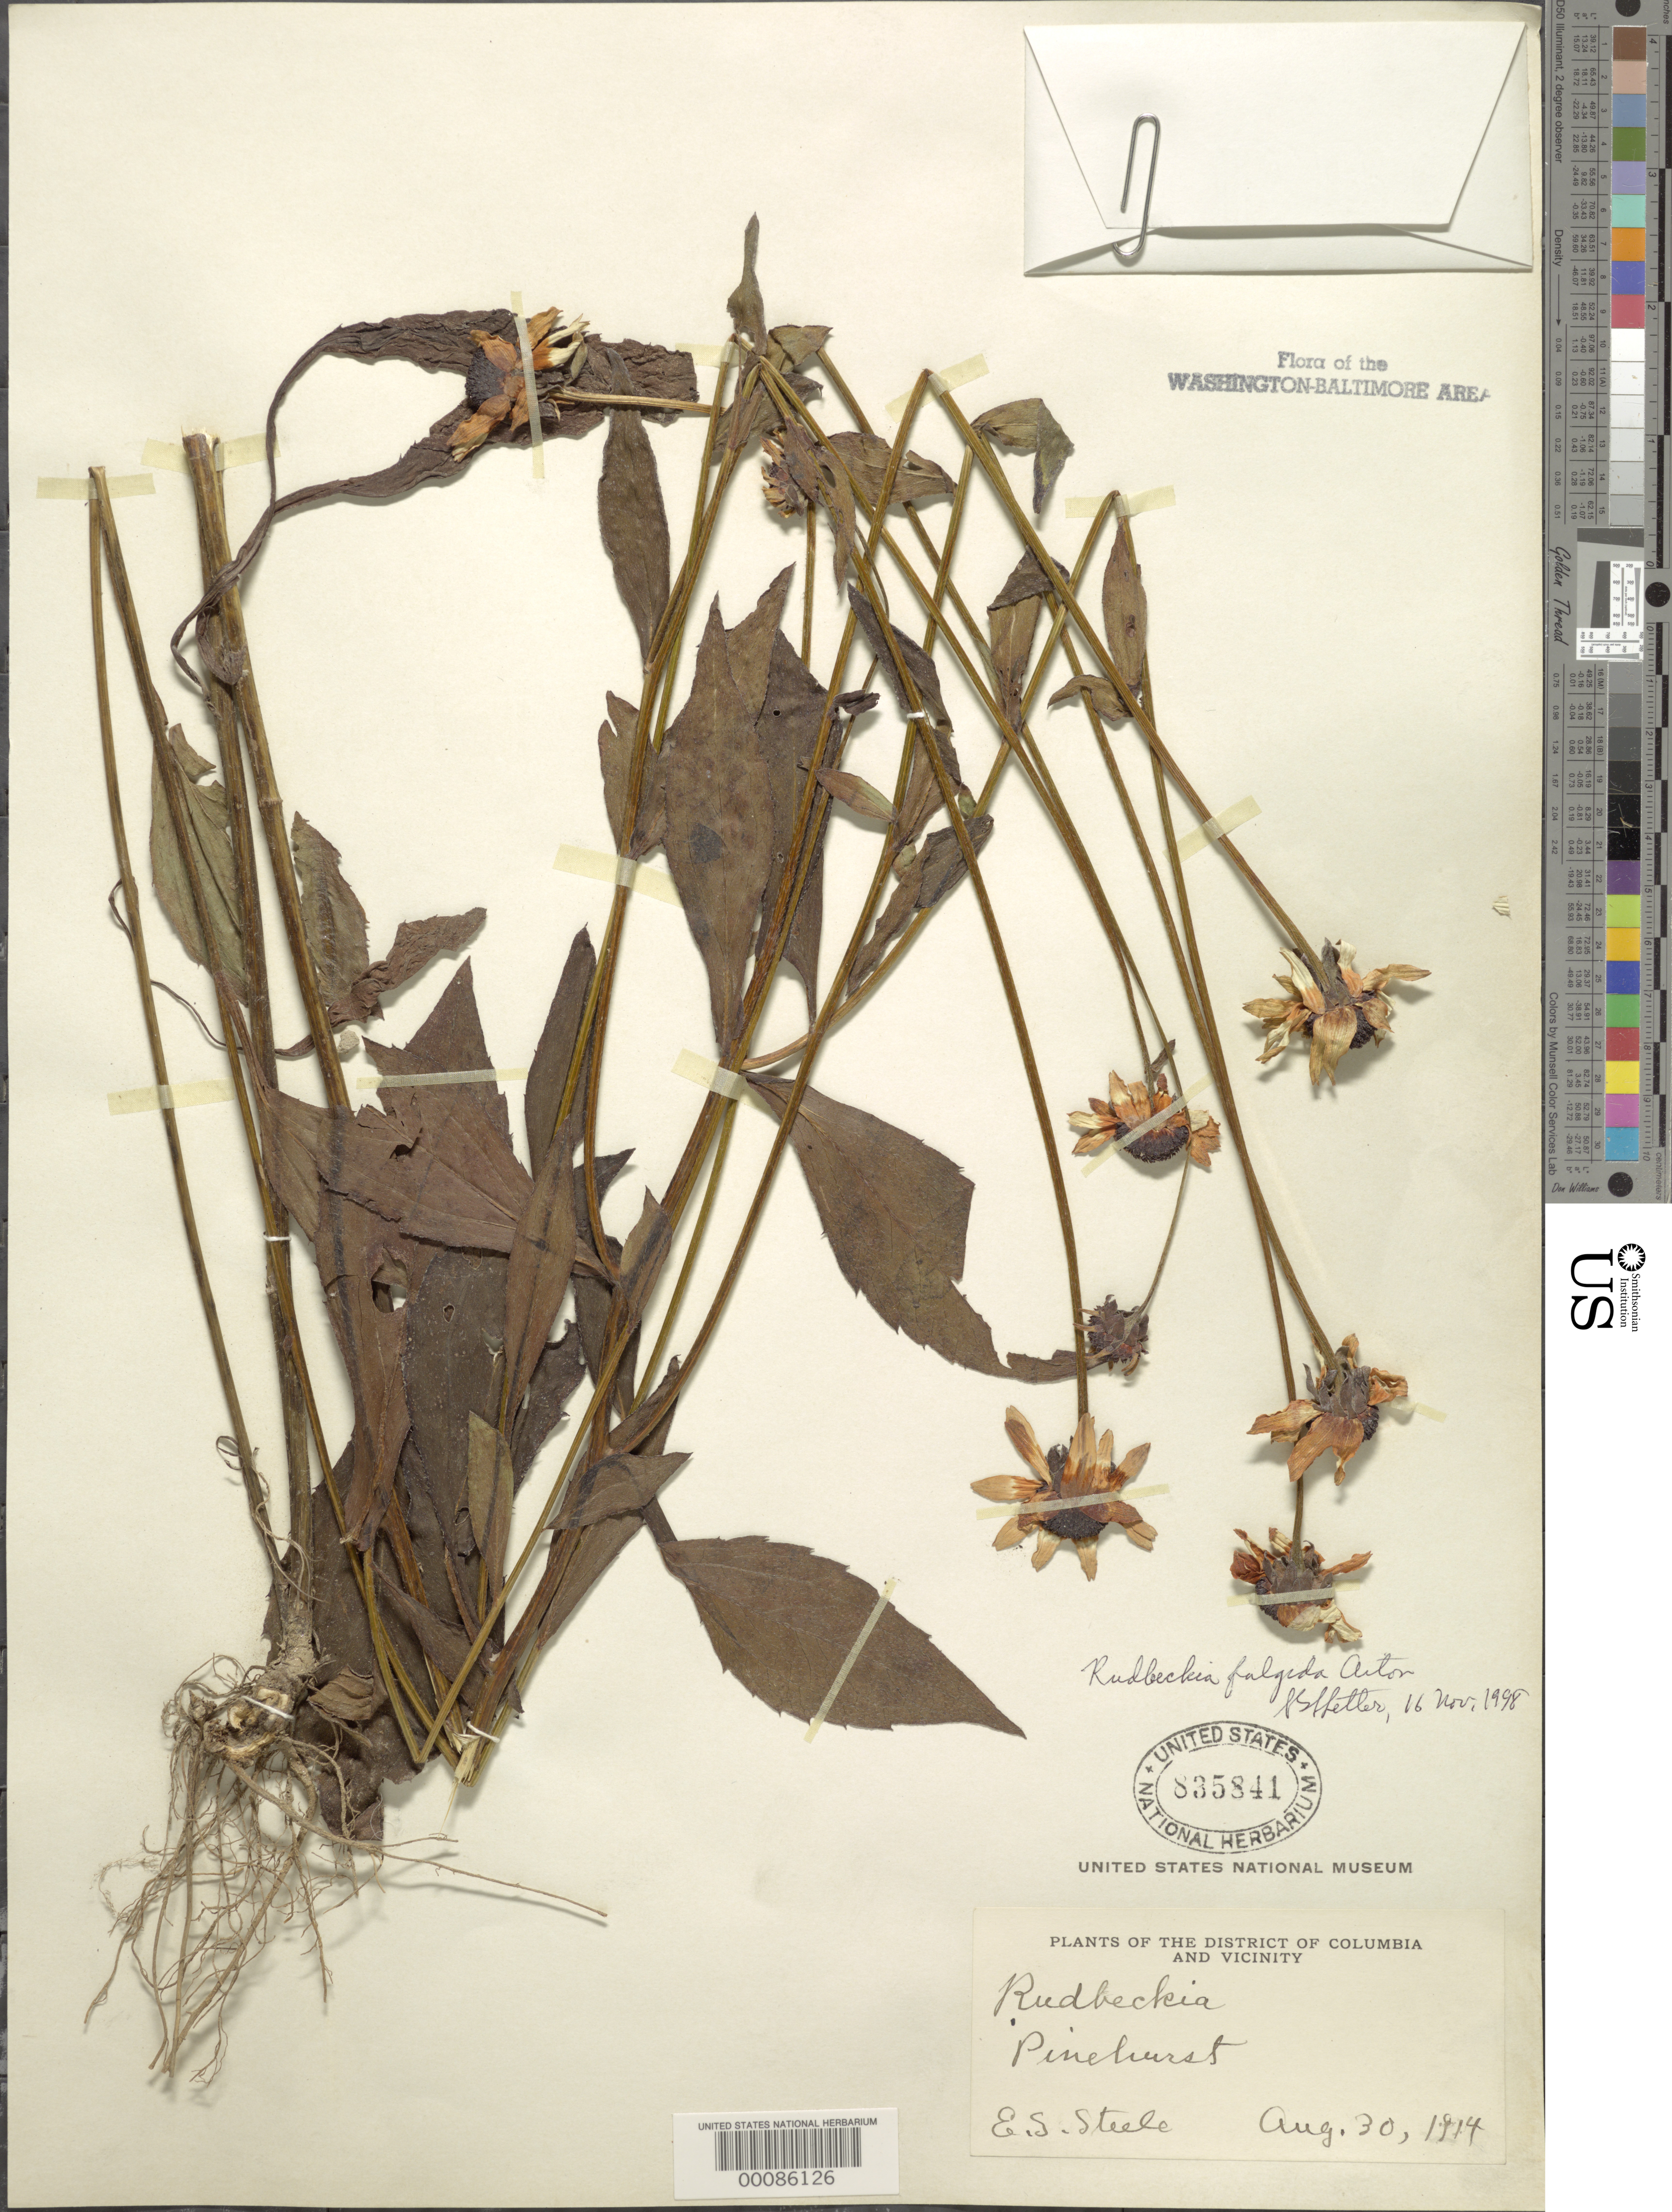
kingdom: Plantae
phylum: Tracheophyta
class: Magnoliopsida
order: Asterales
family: Asteraceae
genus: Rudbeckia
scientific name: Rudbeckia fulgida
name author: Aiton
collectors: E. Steele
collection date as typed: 30 Aug 1914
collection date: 1914-08-30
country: United States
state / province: District of Columbia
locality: Pinehurst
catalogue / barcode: US 835841